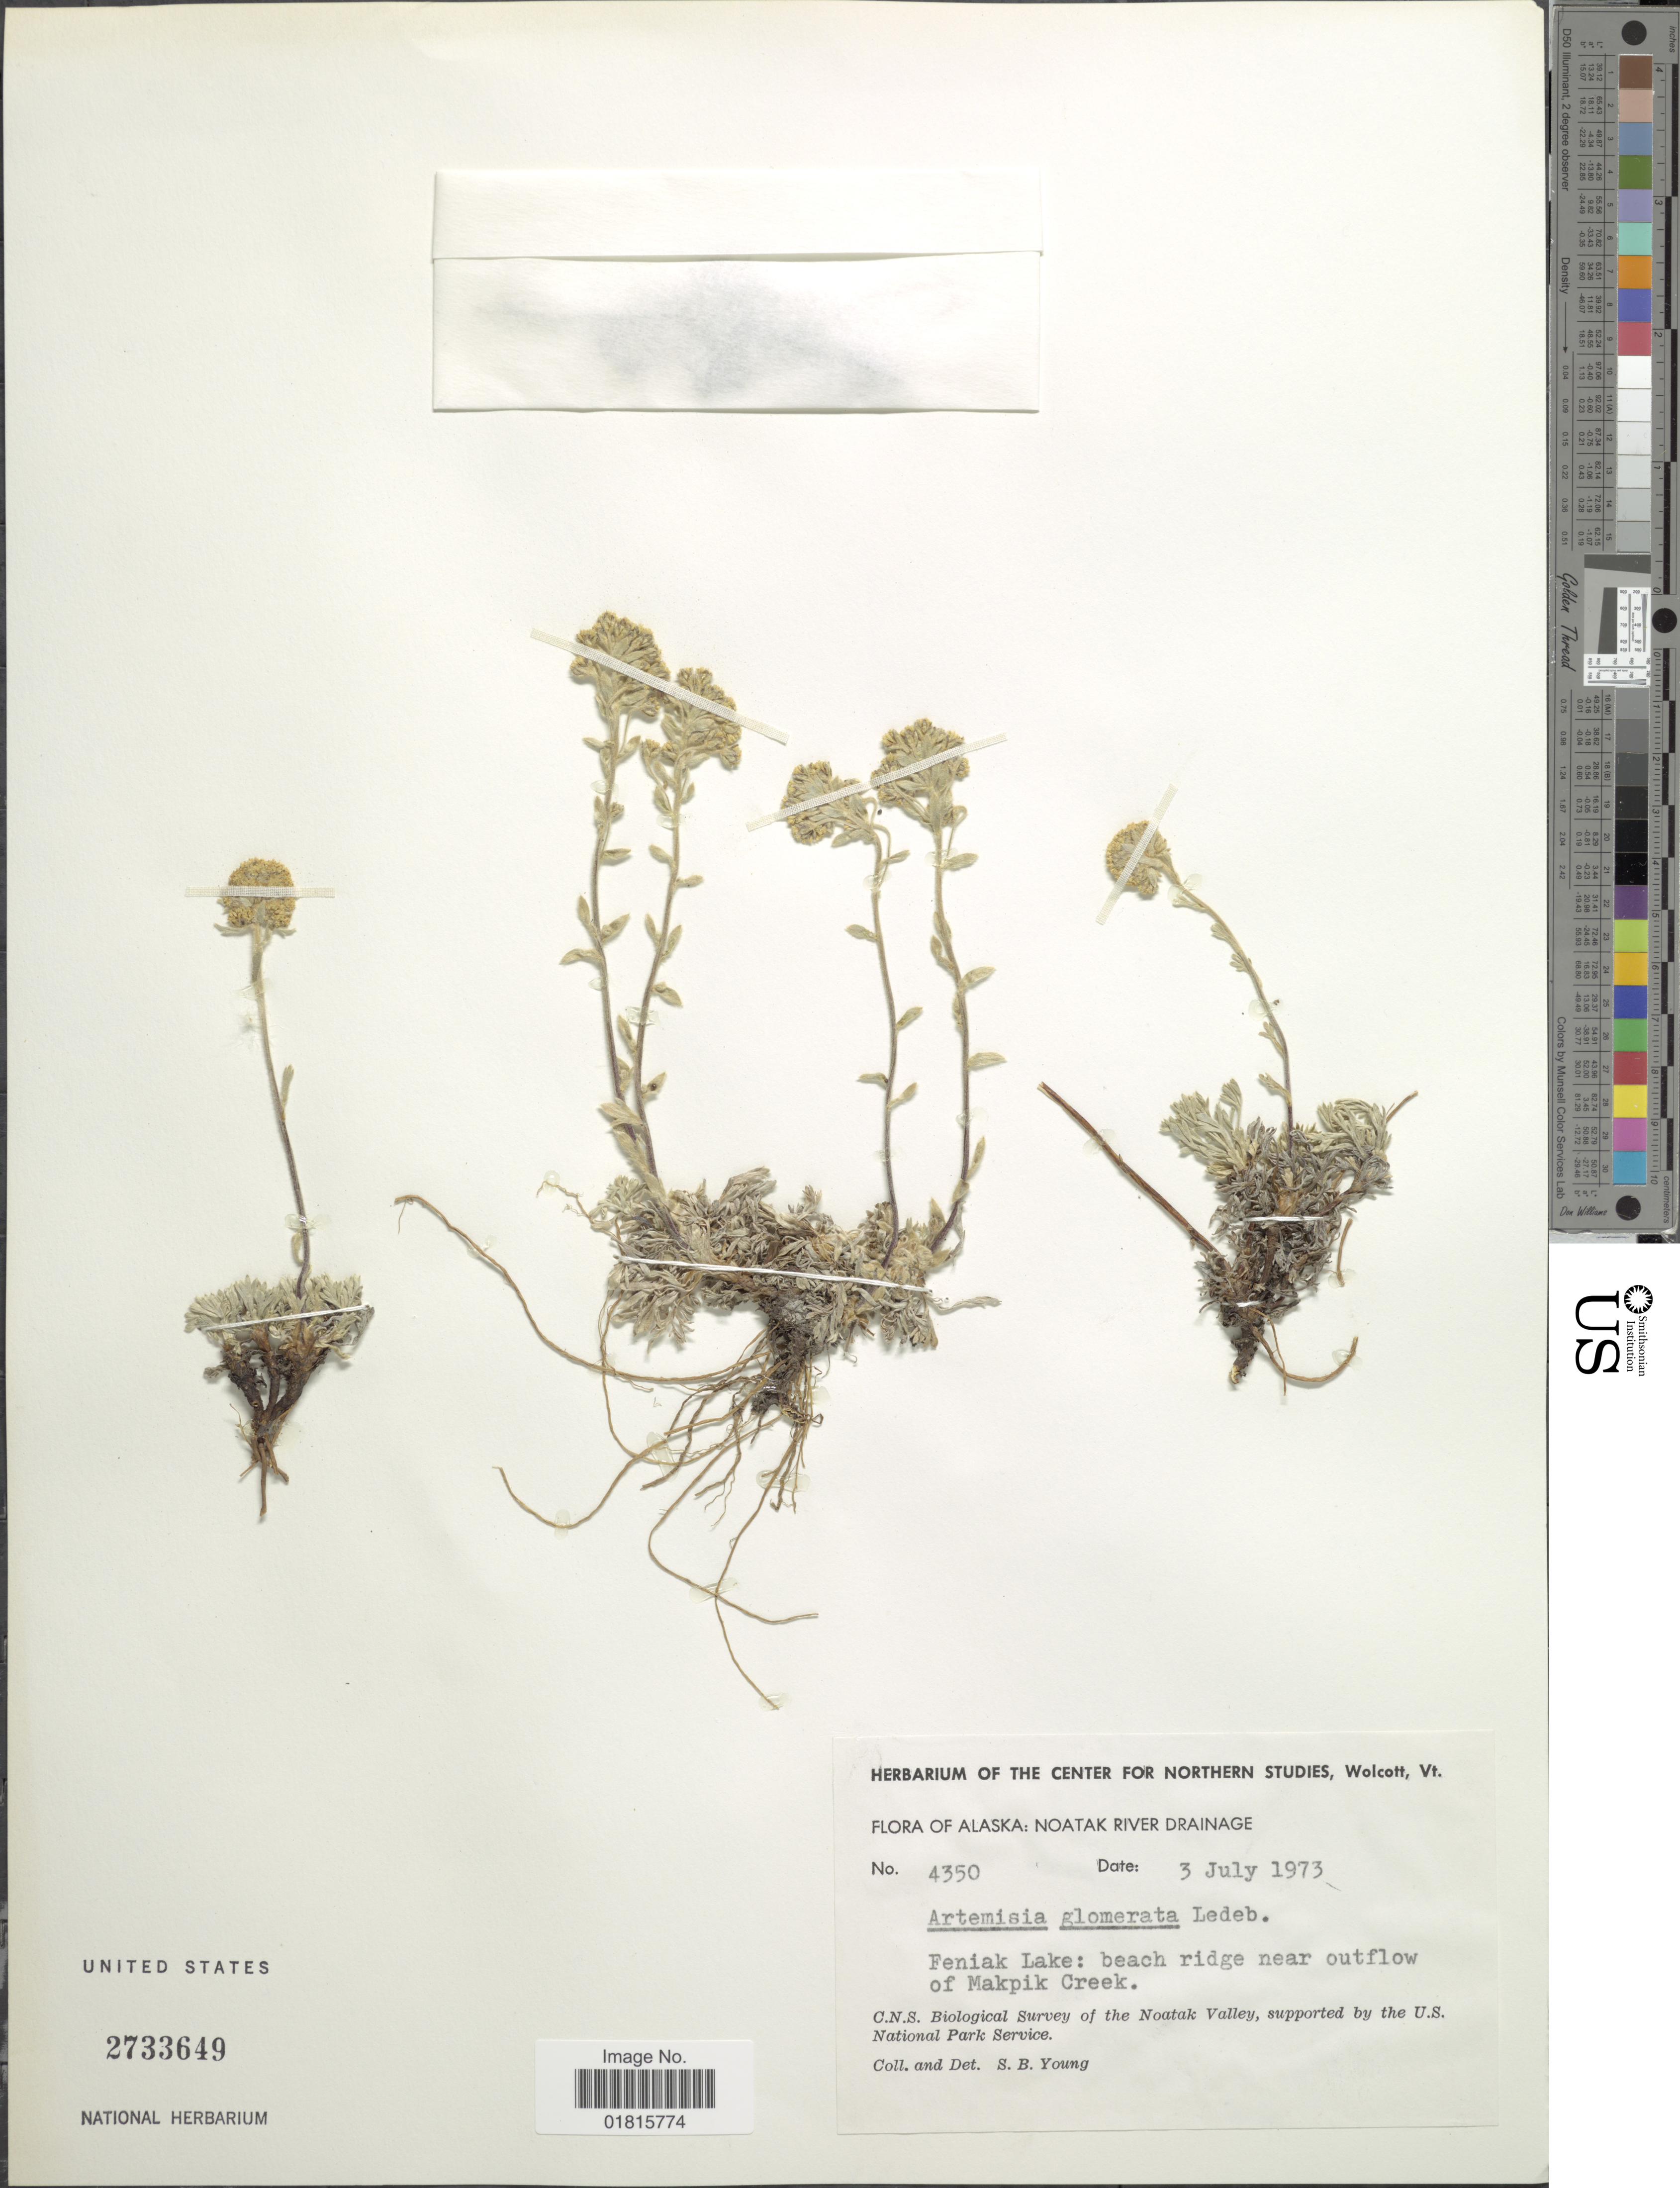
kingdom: Plantae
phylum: Tracheophyta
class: Magnoliopsida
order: Asterales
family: Asteraceae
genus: Artemisia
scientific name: Artemisia glomerata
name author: Ledeb.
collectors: S. Young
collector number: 4350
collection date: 1973-07-03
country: United States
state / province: Alaska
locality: Noatak River Drainage, Feniak Lake: beach ridge near outflow of Makpik Creek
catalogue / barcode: US 2733649